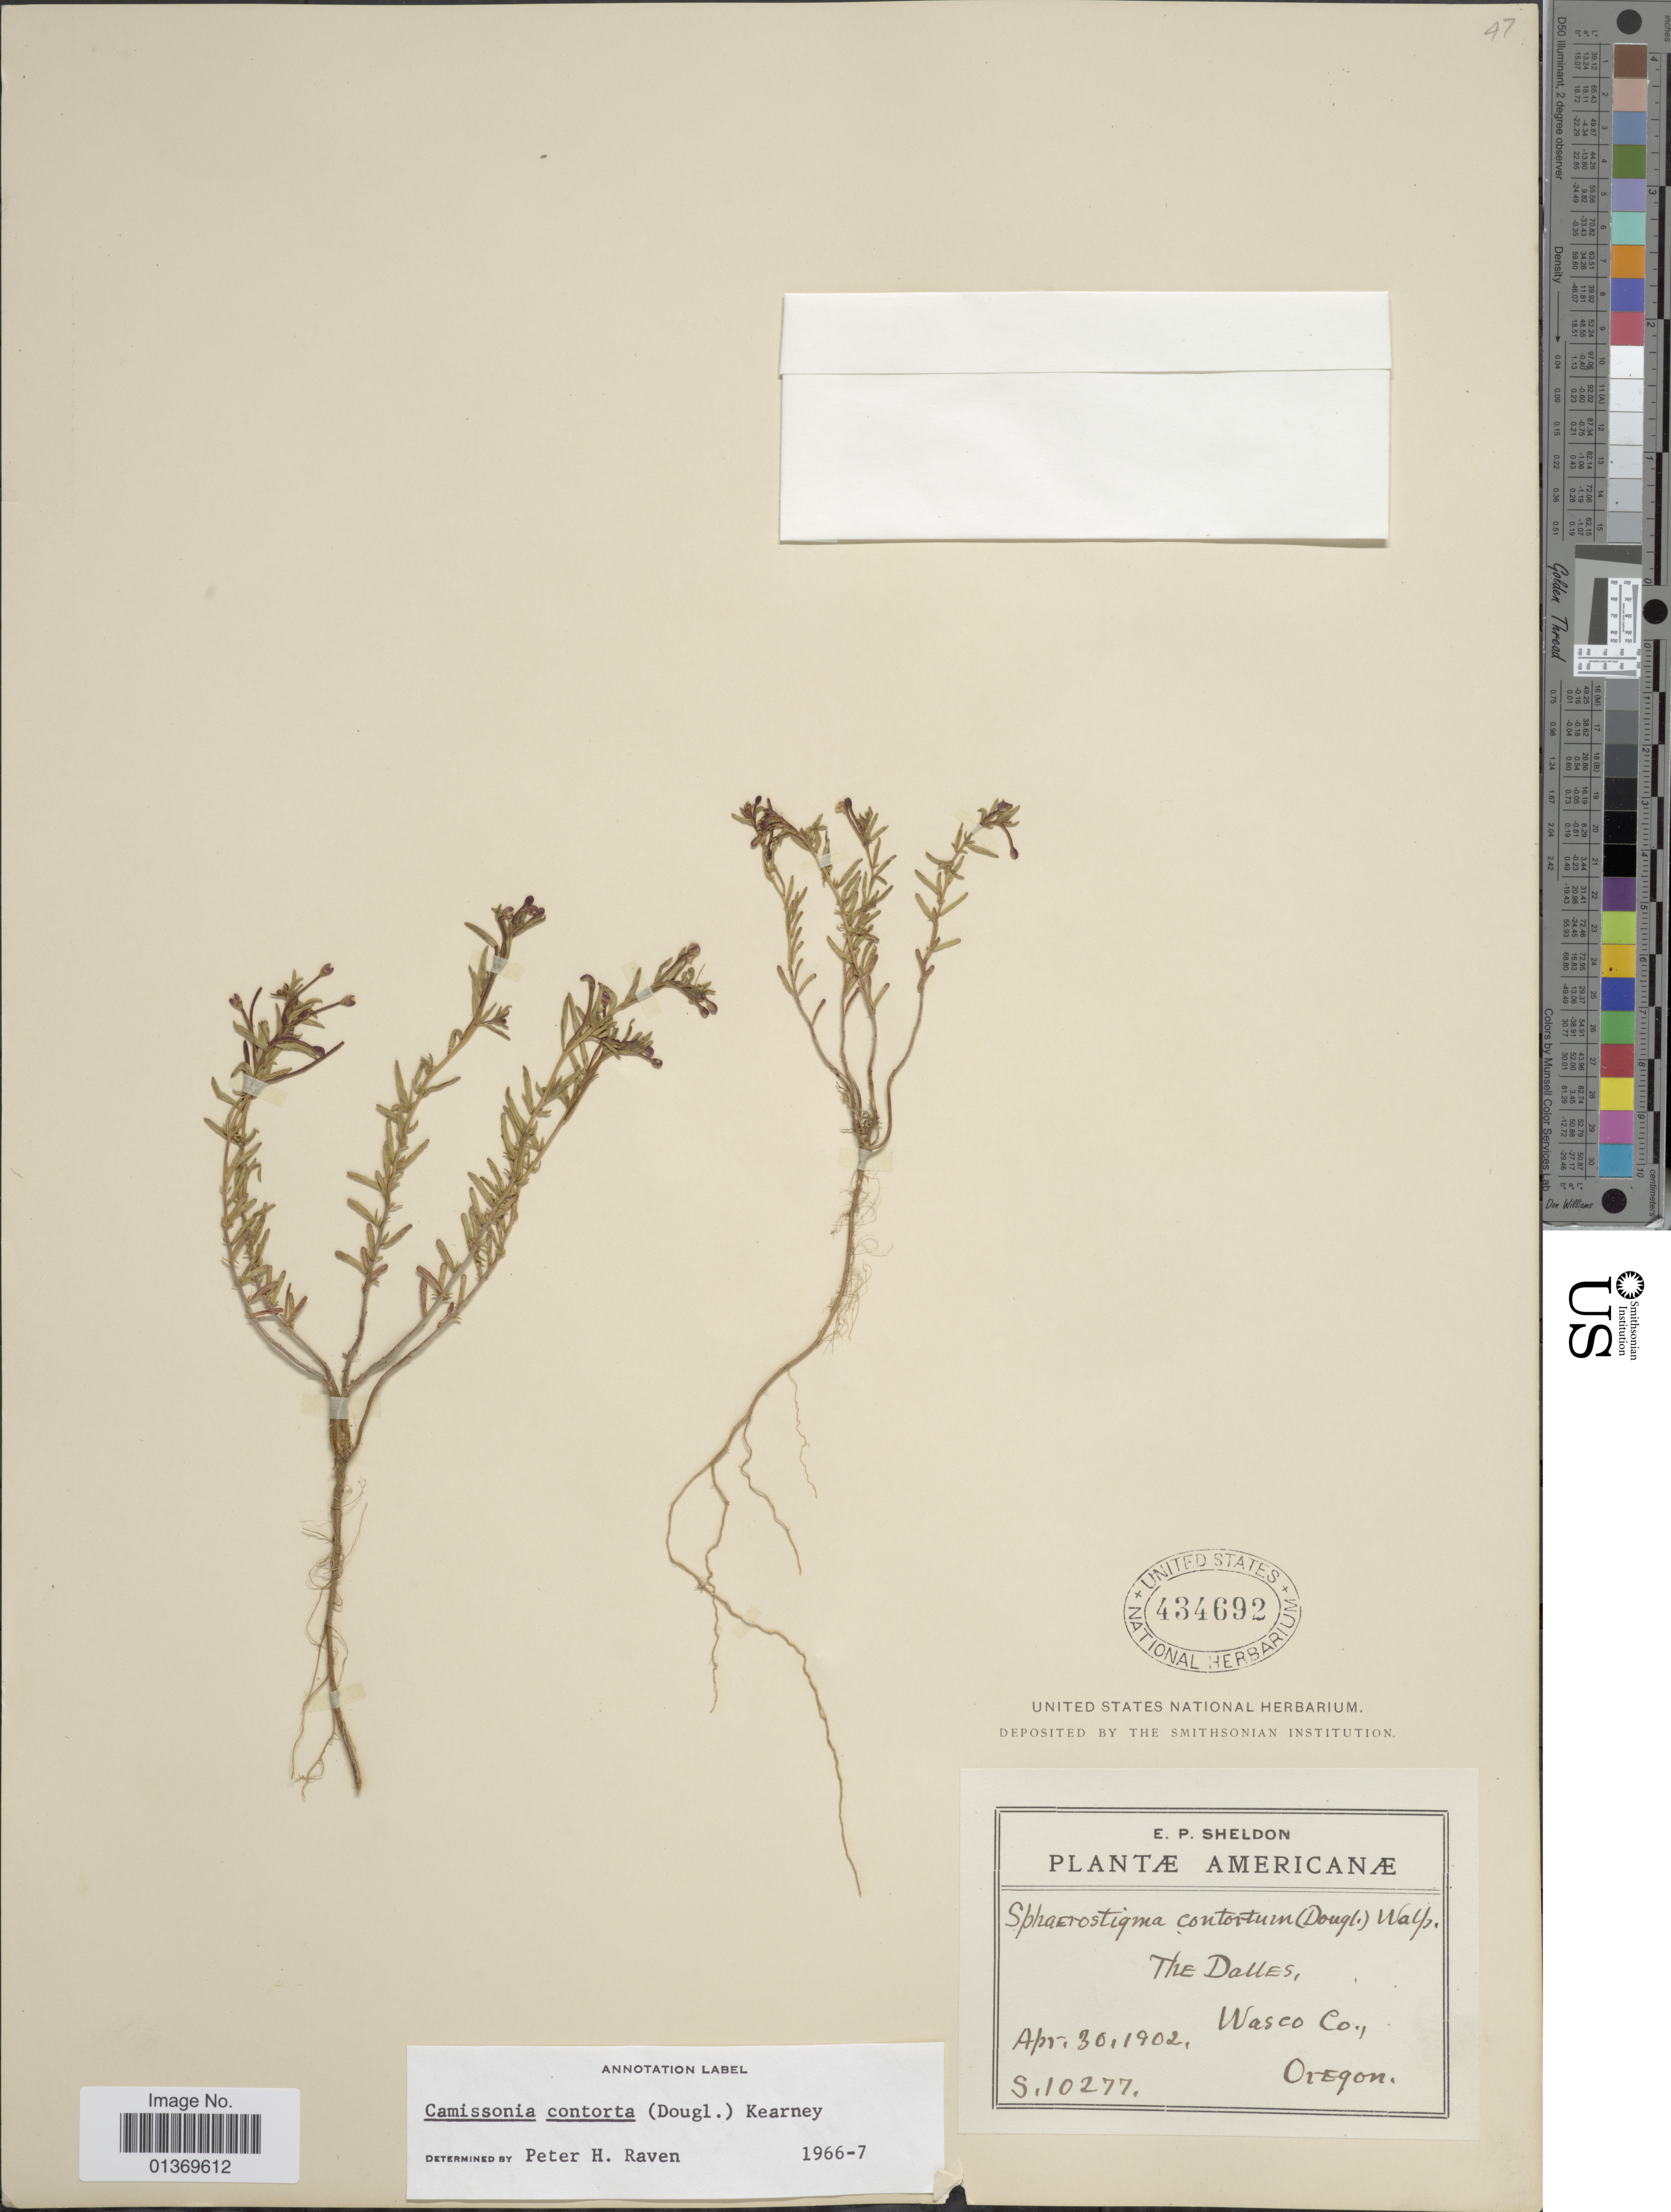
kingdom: Plantae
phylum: Tracheophyta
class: Magnoliopsida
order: Myrtales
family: Onagraceae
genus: Camissonia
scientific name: Camissonia contorta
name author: (Douglas) Kearney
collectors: E. P. Sheldon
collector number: S10277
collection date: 1902-04-30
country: United States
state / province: Oregon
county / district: Wasco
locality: The Dalles, Wasco Co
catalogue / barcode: US 434692